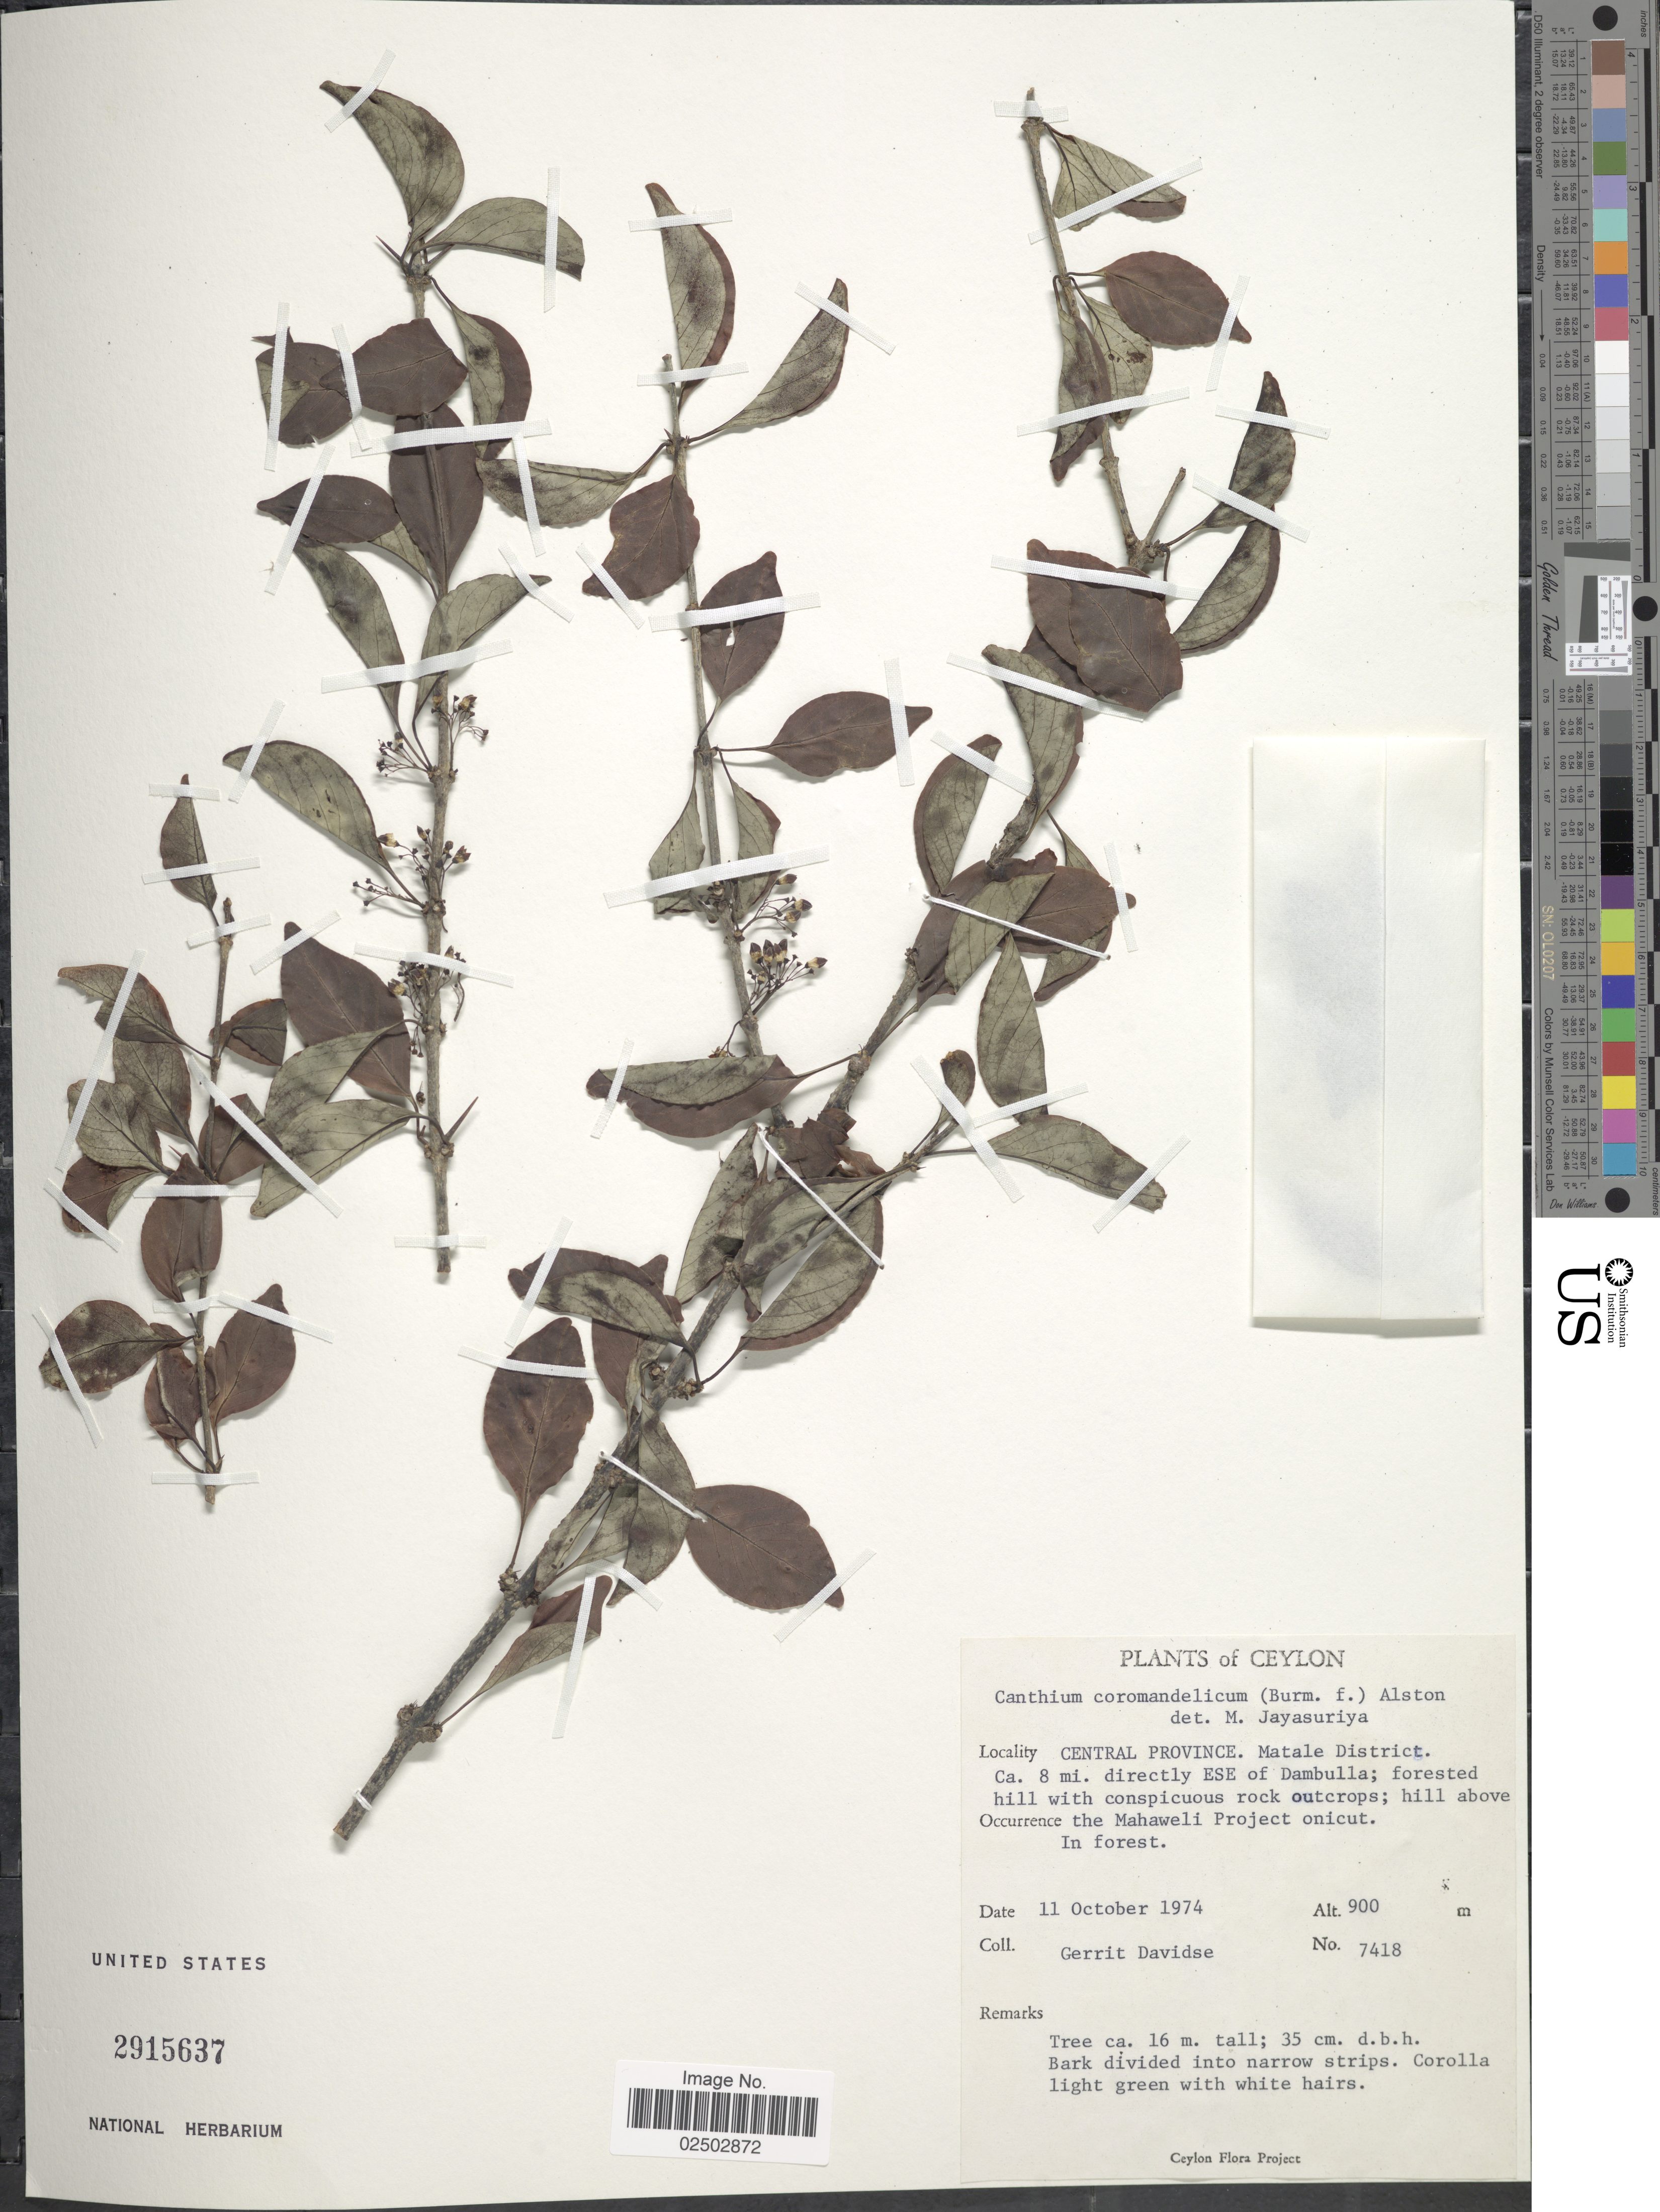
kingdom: Plantae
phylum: Tracheophyta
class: Magnoliopsida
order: Gentianales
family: Rubiaceae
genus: Canthium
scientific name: Canthium coromandelicum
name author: (Burm. f.) Alston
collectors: G. Davidse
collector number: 7418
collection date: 1974-10-11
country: Sri Lanka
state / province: Central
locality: Matale District, ca. 8 mi. directly ESE of Dambulla, Ceylon, above the Mahaweli Project onicut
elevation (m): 900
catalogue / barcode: US 2915637